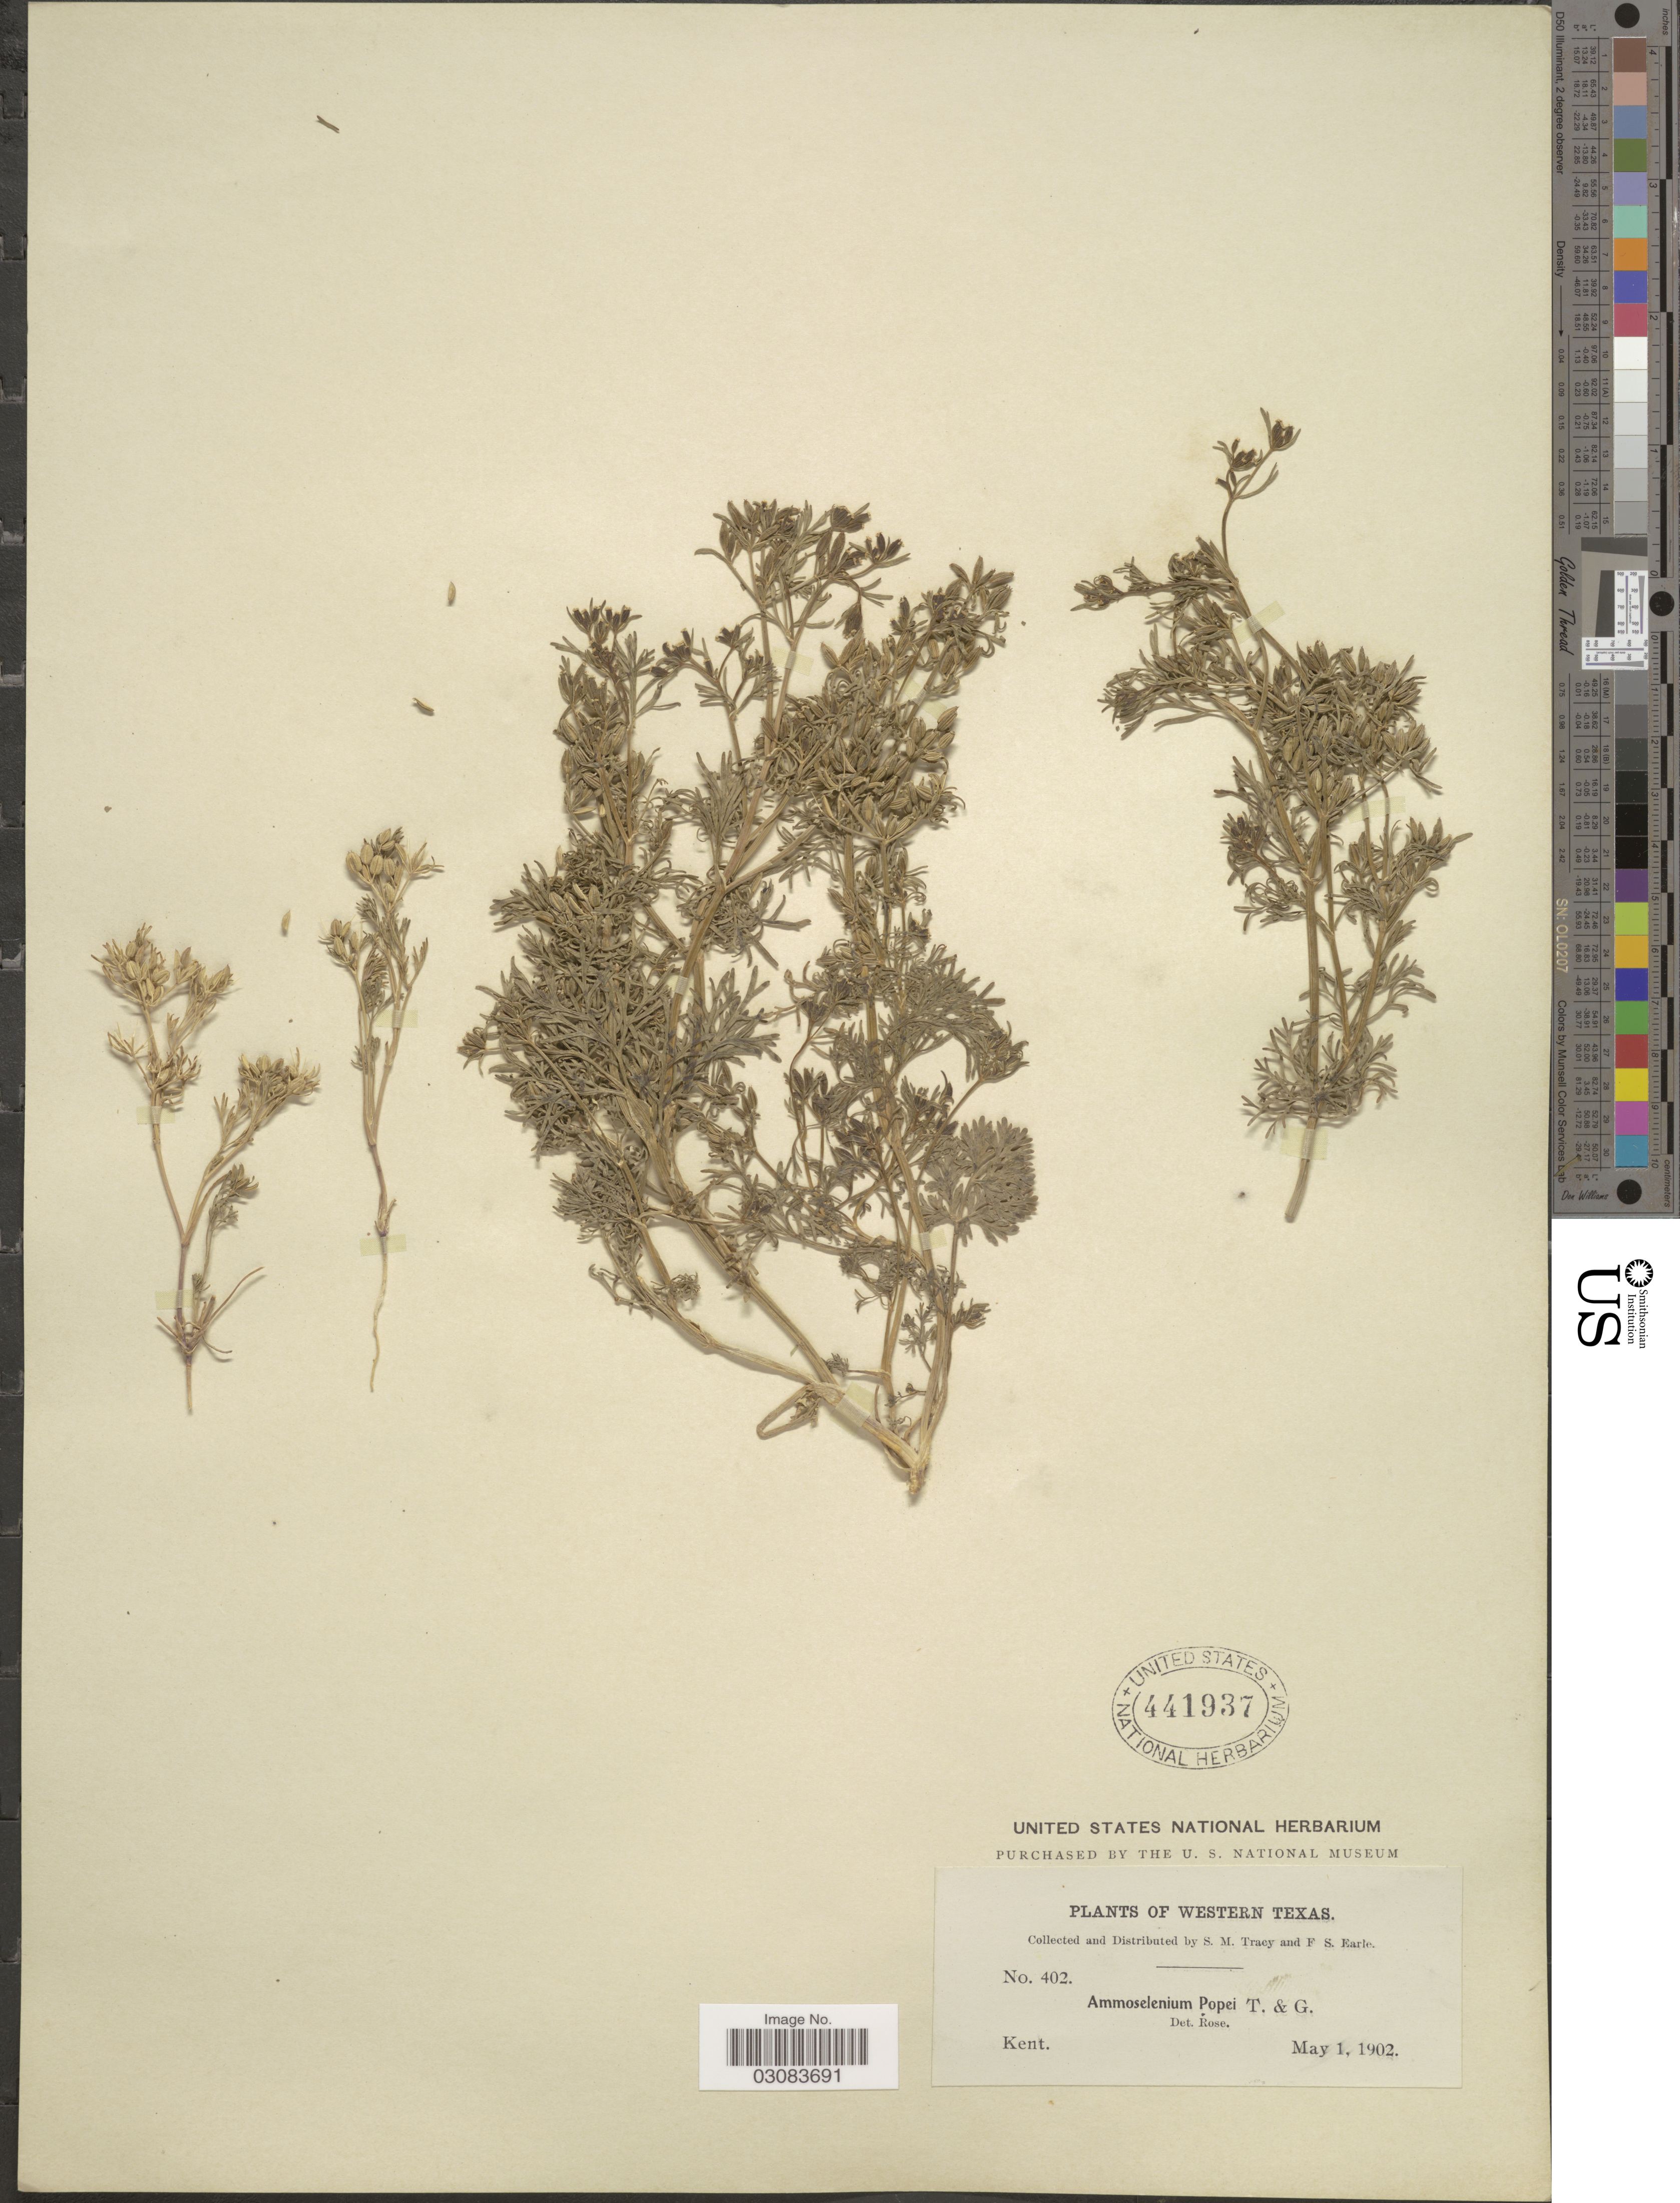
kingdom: Plantae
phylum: Tracheophyta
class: Magnoliopsida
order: Apiales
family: Apiaceae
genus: Ammoselinum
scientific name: Ammoselinum popei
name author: Torr. & A. Gray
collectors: S. M. Tracy & F. Early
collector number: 402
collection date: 1902-05-01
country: United States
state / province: Texas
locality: Western Texas. Kent.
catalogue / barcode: US 441937